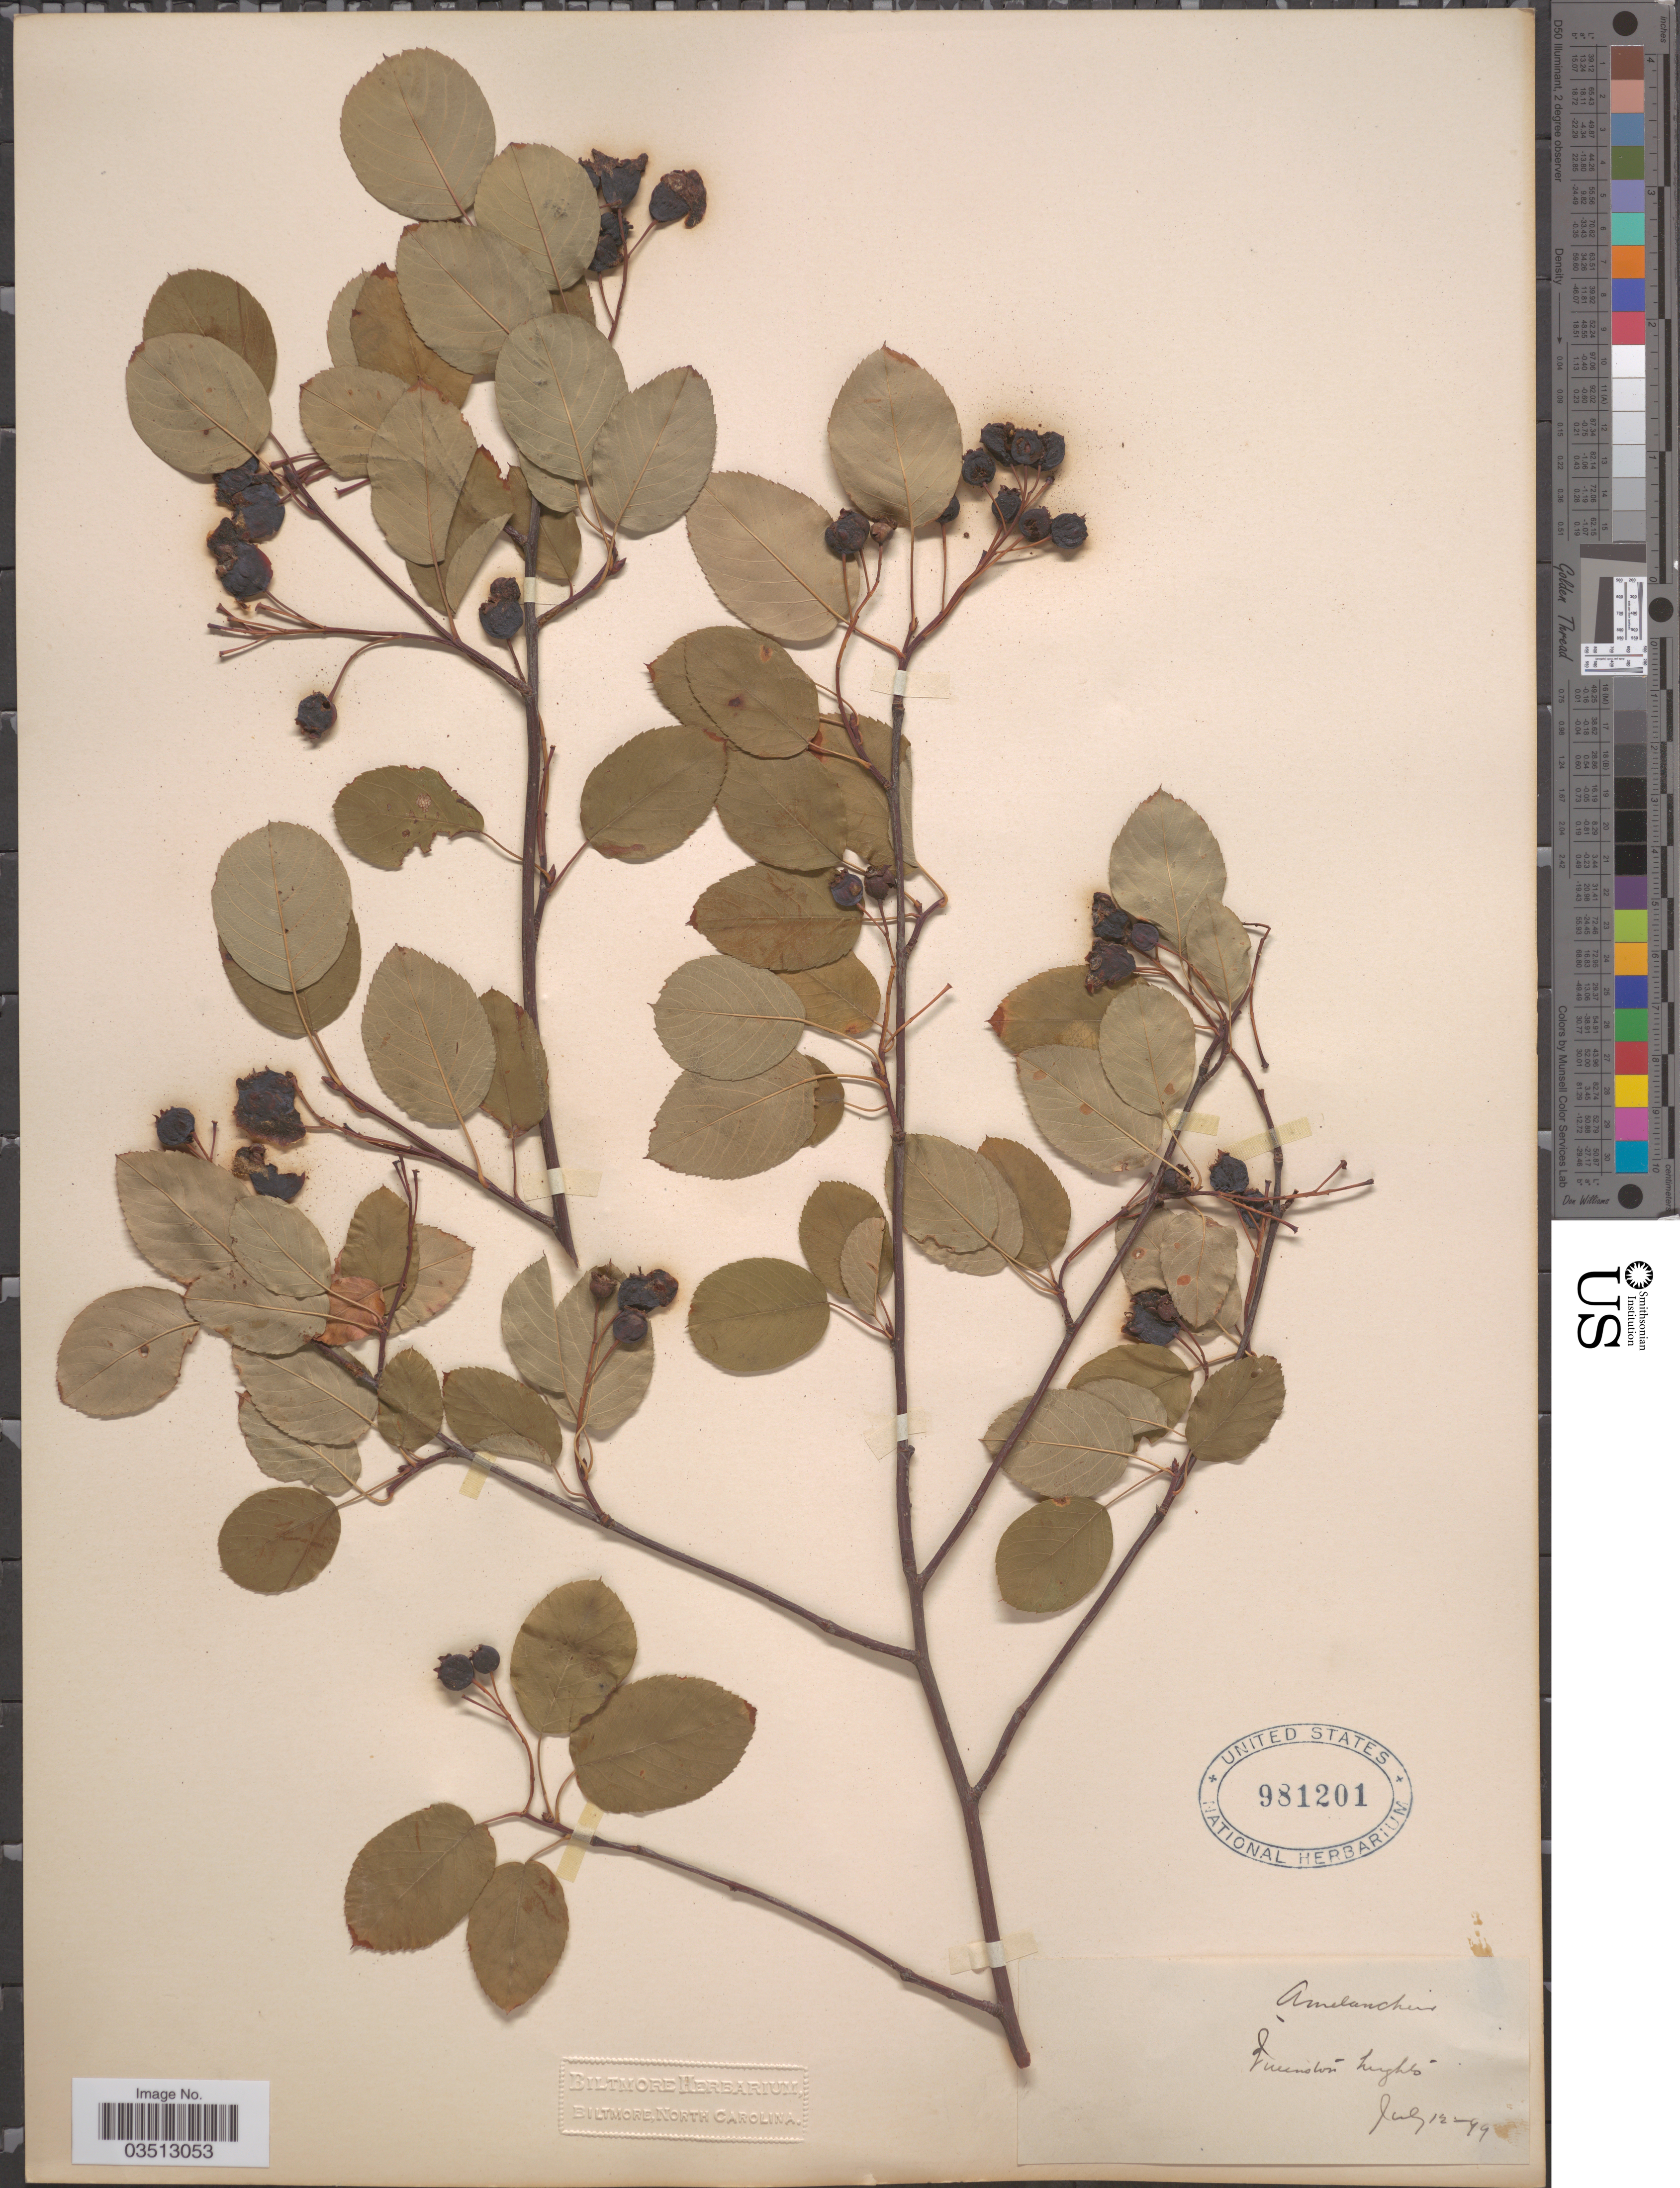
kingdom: Plantae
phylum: Tracheophyta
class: Magnoliopsida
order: Rosales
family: Rosaceae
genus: Amelanchier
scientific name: Amelanchier sp.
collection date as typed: Transcribed d/m/y: 12/7/99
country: Canada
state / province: Ontario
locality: Queenston heights.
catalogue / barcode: US 981201